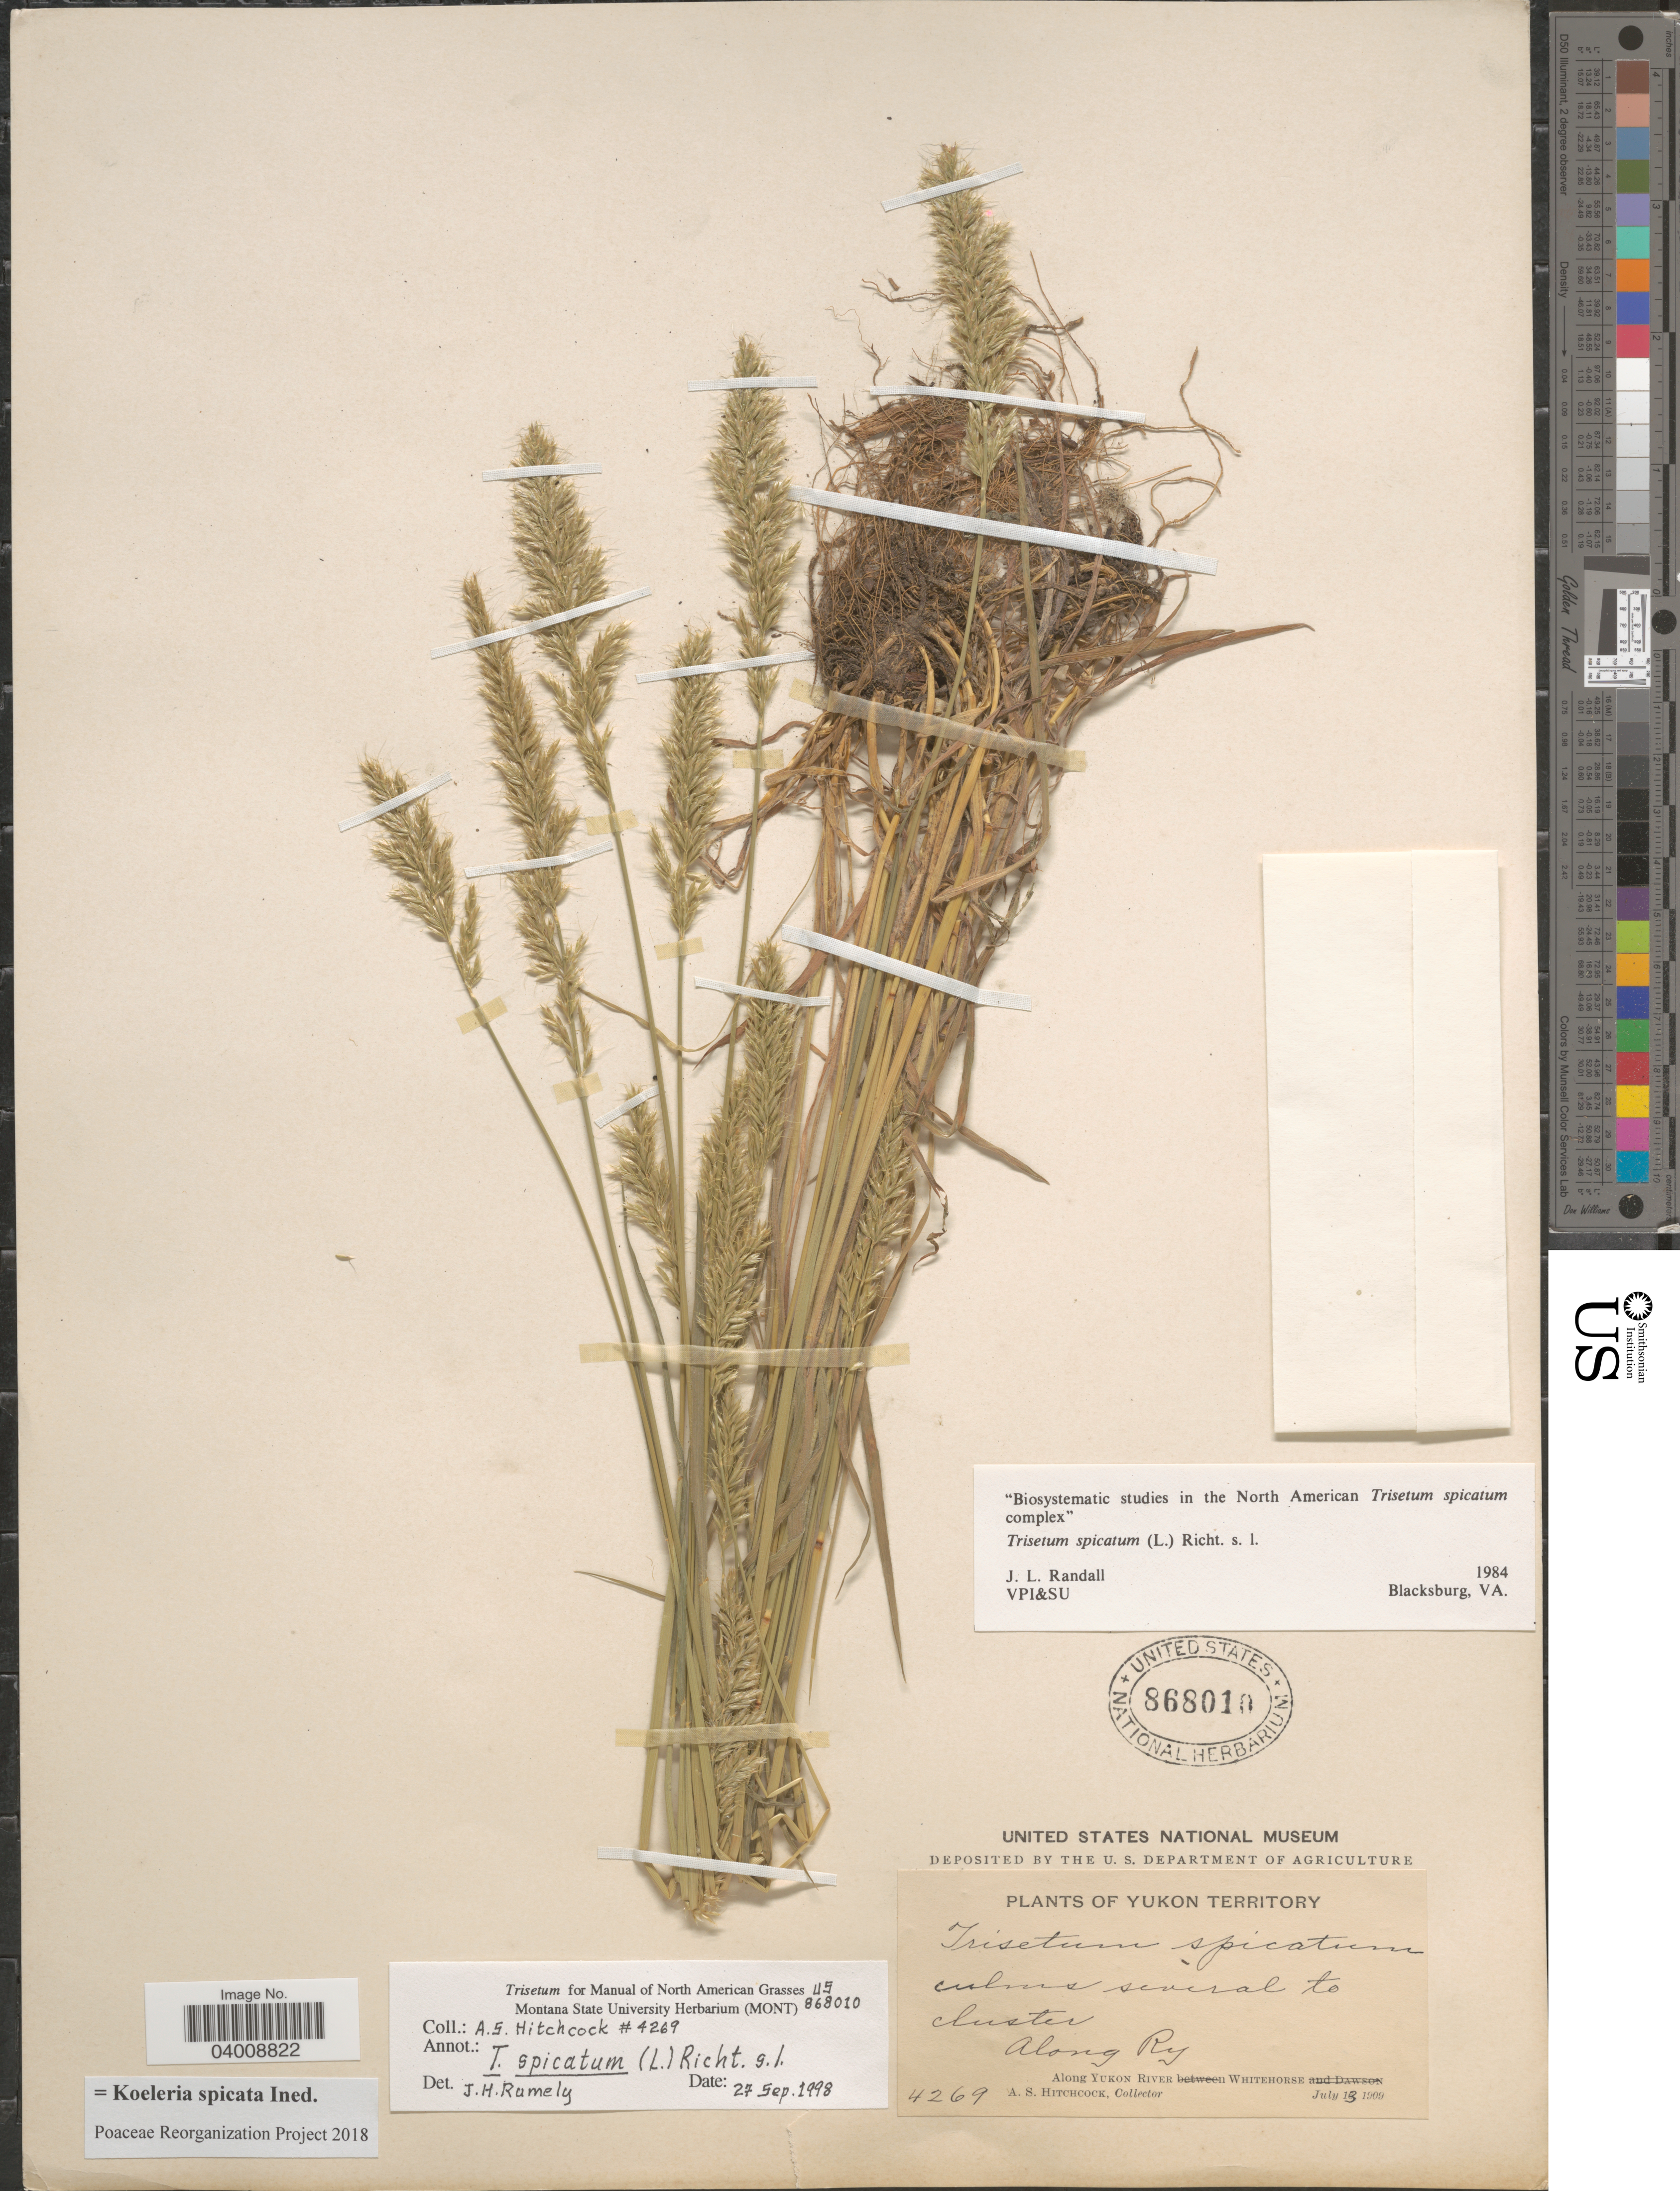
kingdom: Plantae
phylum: Tracheophyta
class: Liliopsida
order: Poales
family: Poaceae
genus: Koeleria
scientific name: Koeleria spicata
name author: (L.) Barberá et al.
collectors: A. S. Hitchcock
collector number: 4269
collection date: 1909-07-13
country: Canada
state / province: Yukon Territory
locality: Along Ry. Along Yukon River Whitehorse.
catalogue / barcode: US 868010